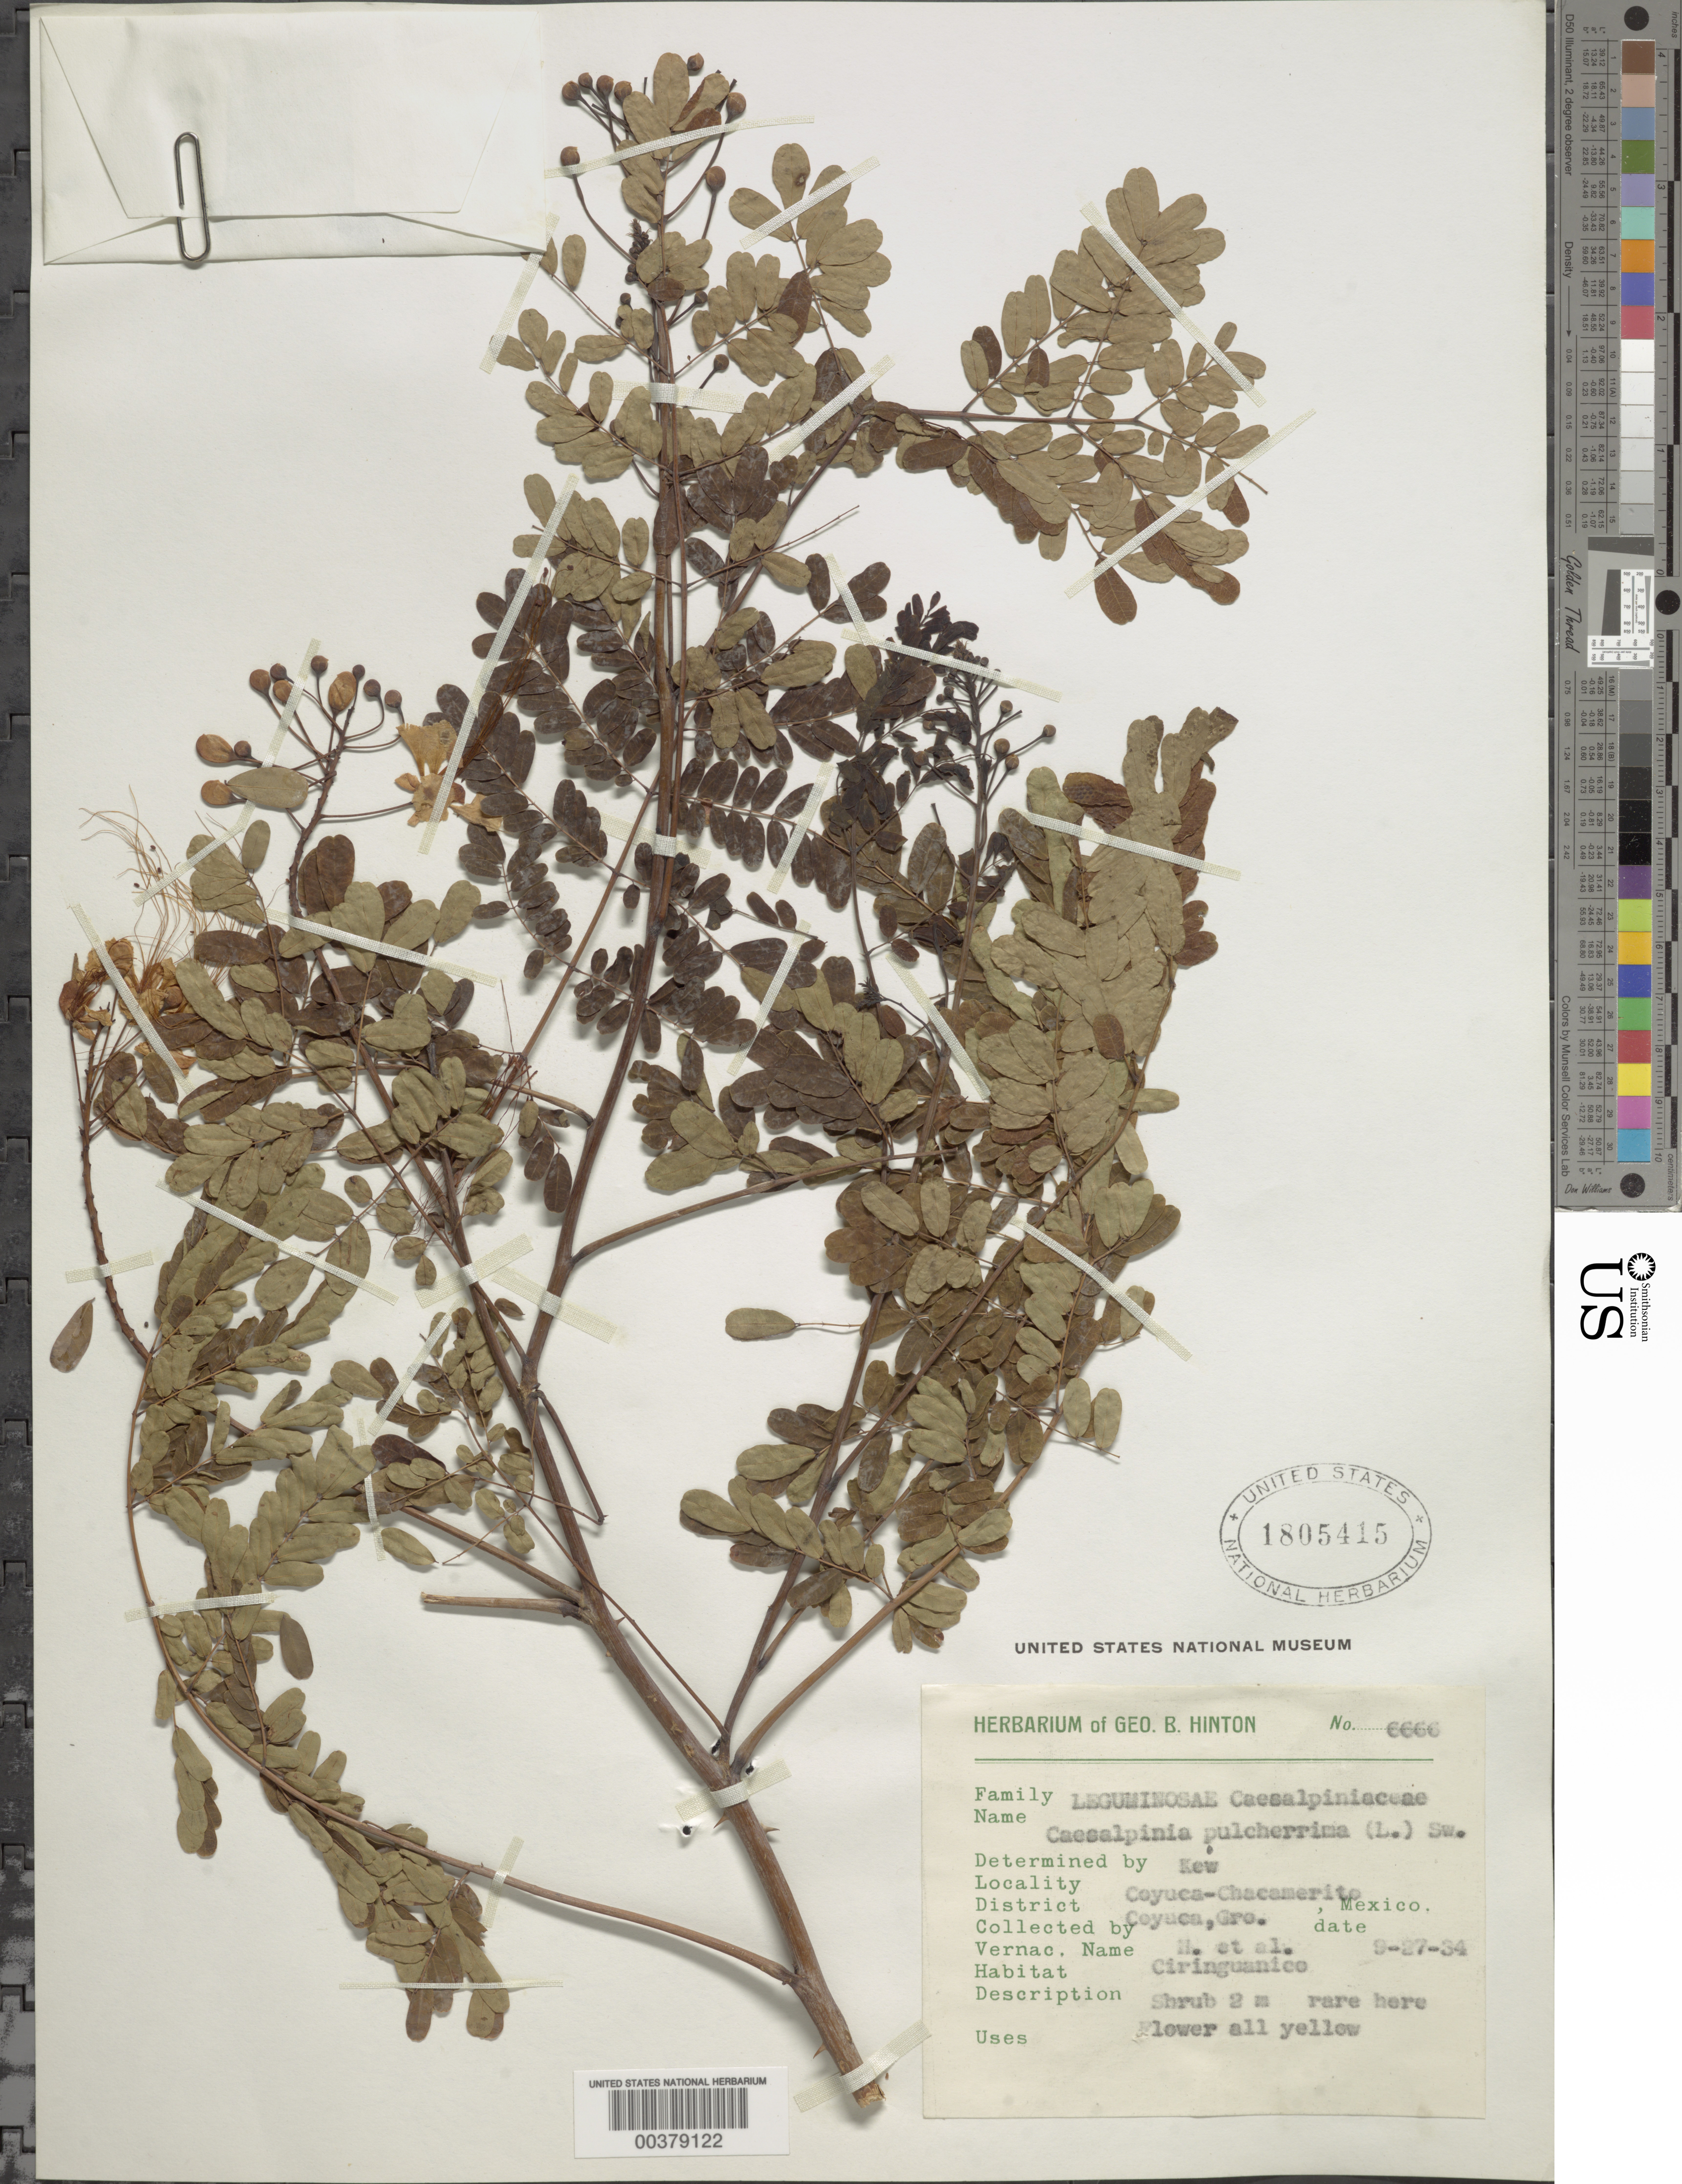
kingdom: Plantae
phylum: Tracheophyta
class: Magnoliopsida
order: Fabales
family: Fabaceae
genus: Caesalpinia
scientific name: Caesalpinia pulcherrima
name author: (L.) Sw.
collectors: G. B. Hinton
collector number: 6666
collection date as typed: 27 Sep 1934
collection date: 1934-09-27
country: Mexico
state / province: Guerrero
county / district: Coyuca De Benítez / Coyuca De Catalán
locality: Coyuca-Chacamerito Mun. (?), Coyuca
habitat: Ciringuanico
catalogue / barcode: US 1805415